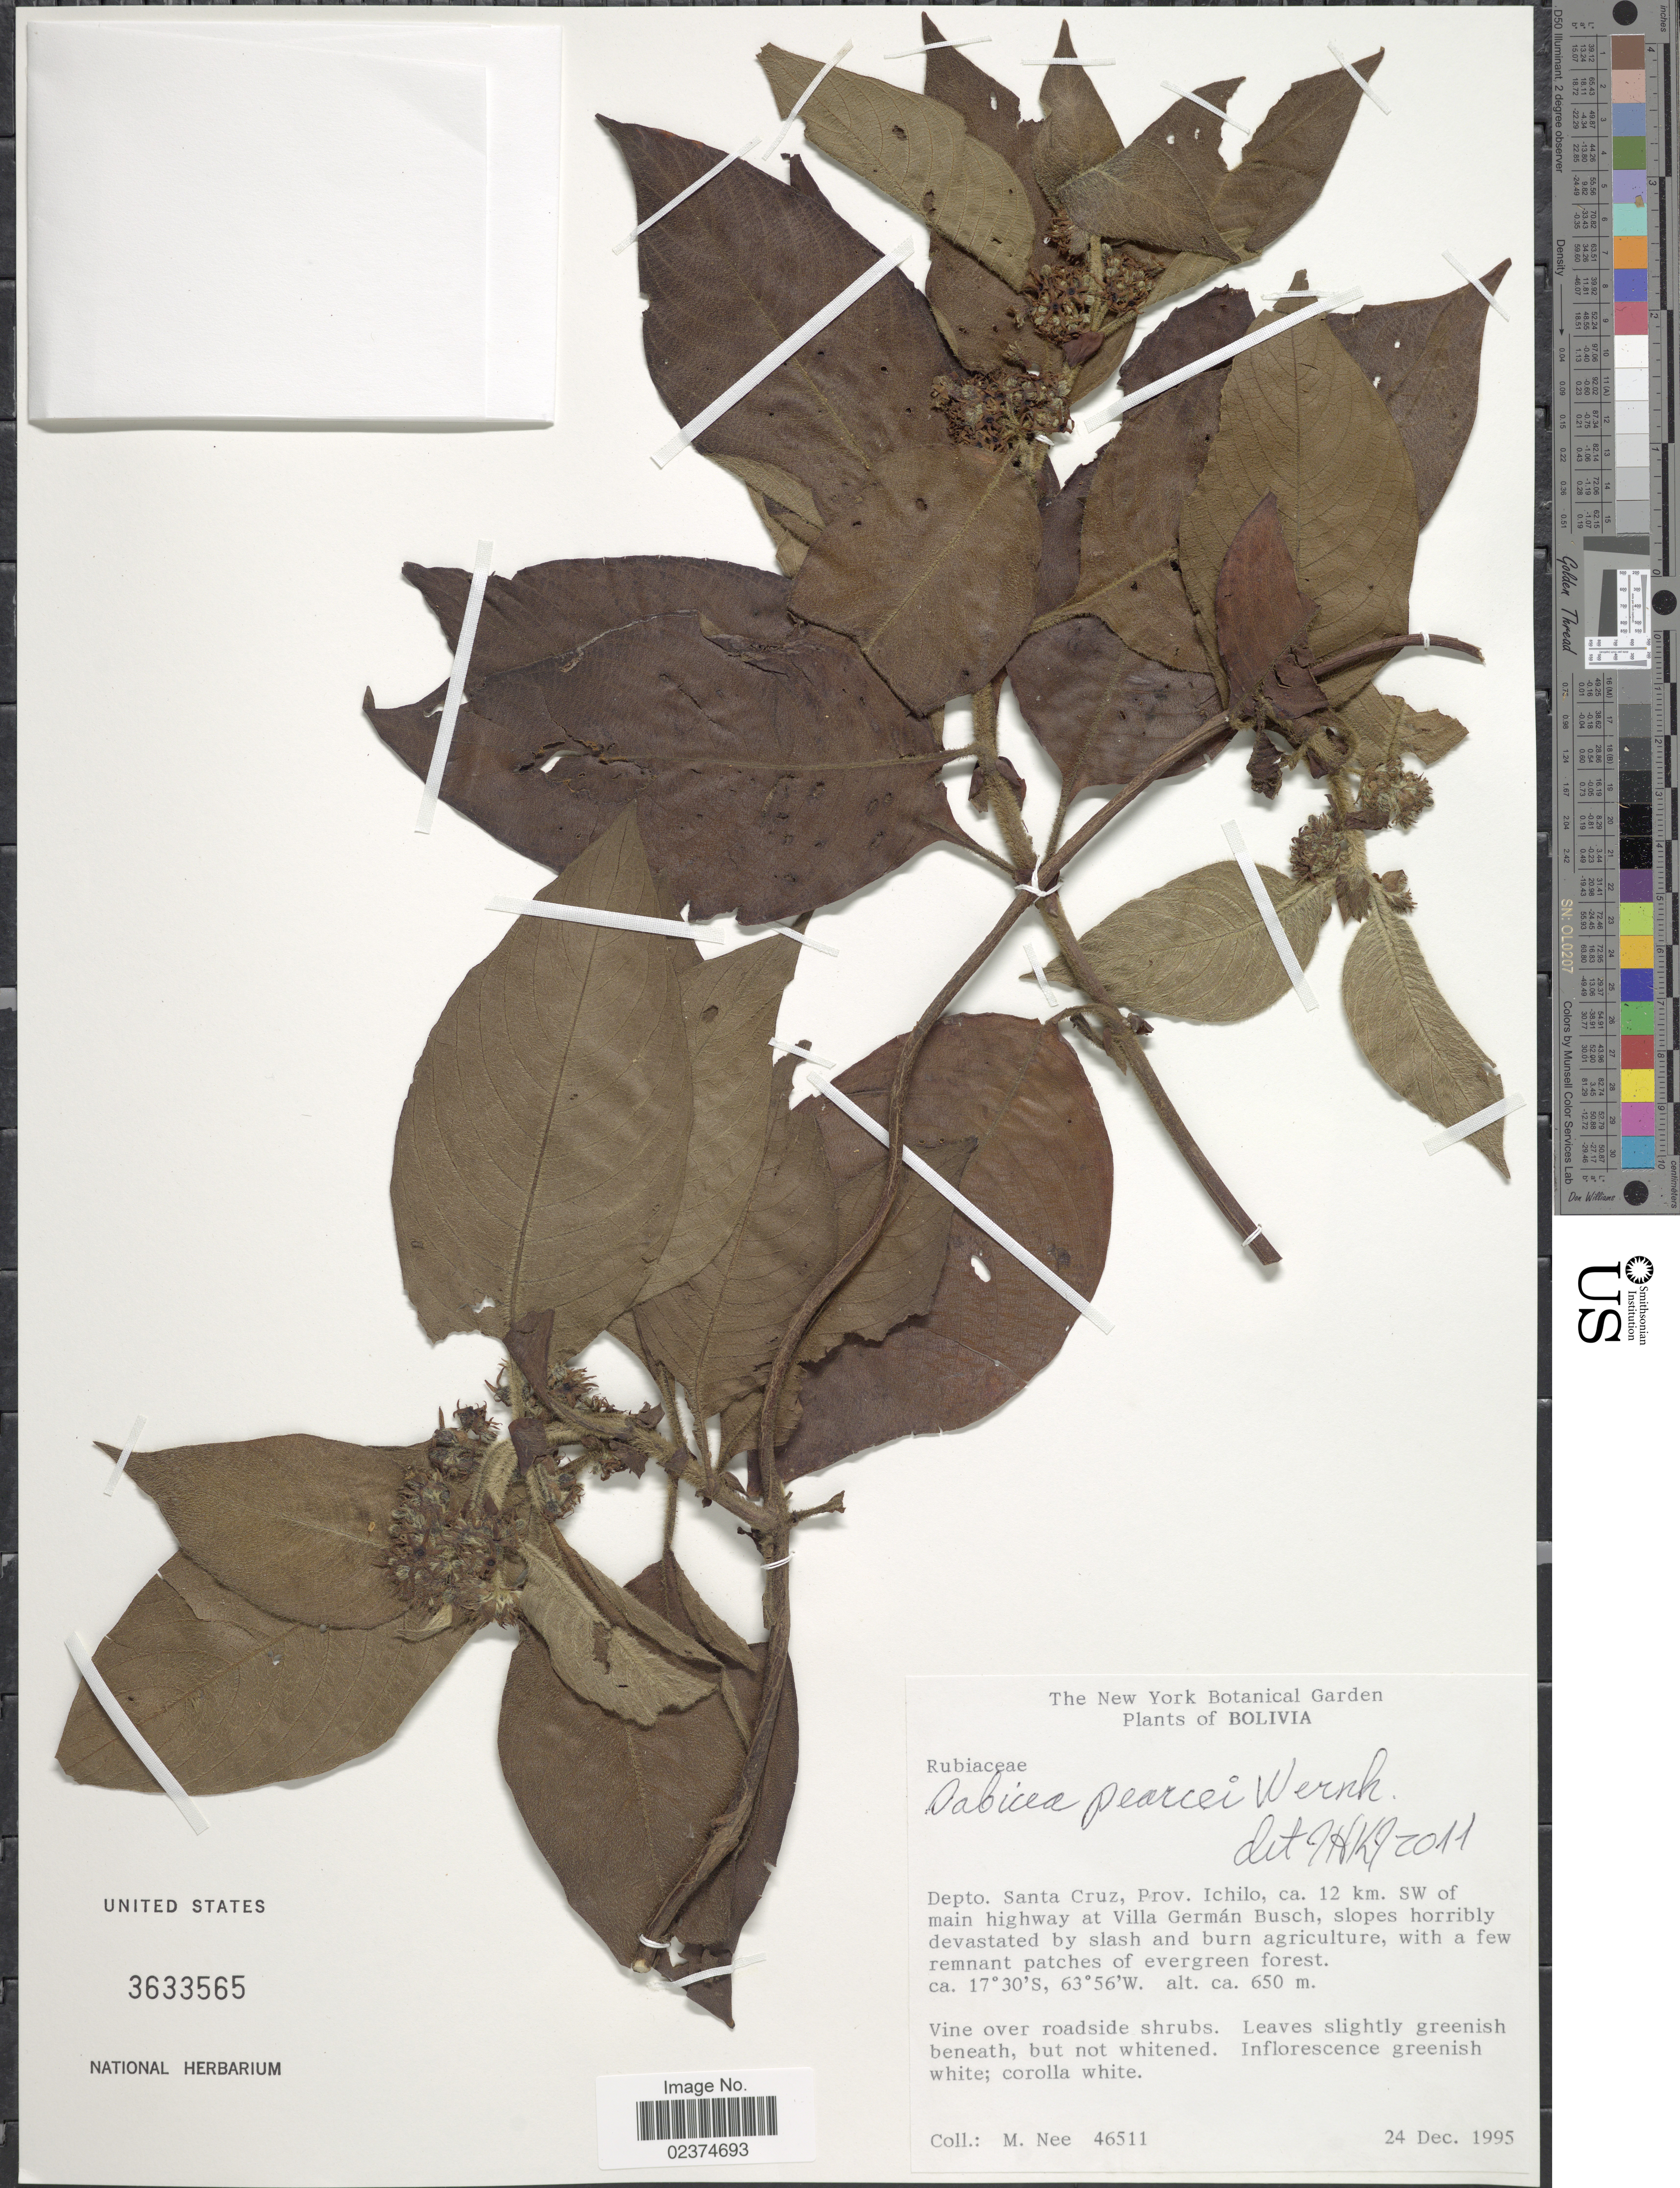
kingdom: Plantae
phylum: Tracheophyta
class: Magnoliopsida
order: Gentianales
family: Rubiaceae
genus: Sabicea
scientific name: Sabicea pearcei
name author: Wernham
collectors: M. Nee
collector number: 46511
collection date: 1995-12-24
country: Bolivia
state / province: Santa Cruz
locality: Prov. Ichilo, ca. 12 km. SW of main highway at Villa German Busch, slopes horribly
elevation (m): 650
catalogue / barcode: US 3633565